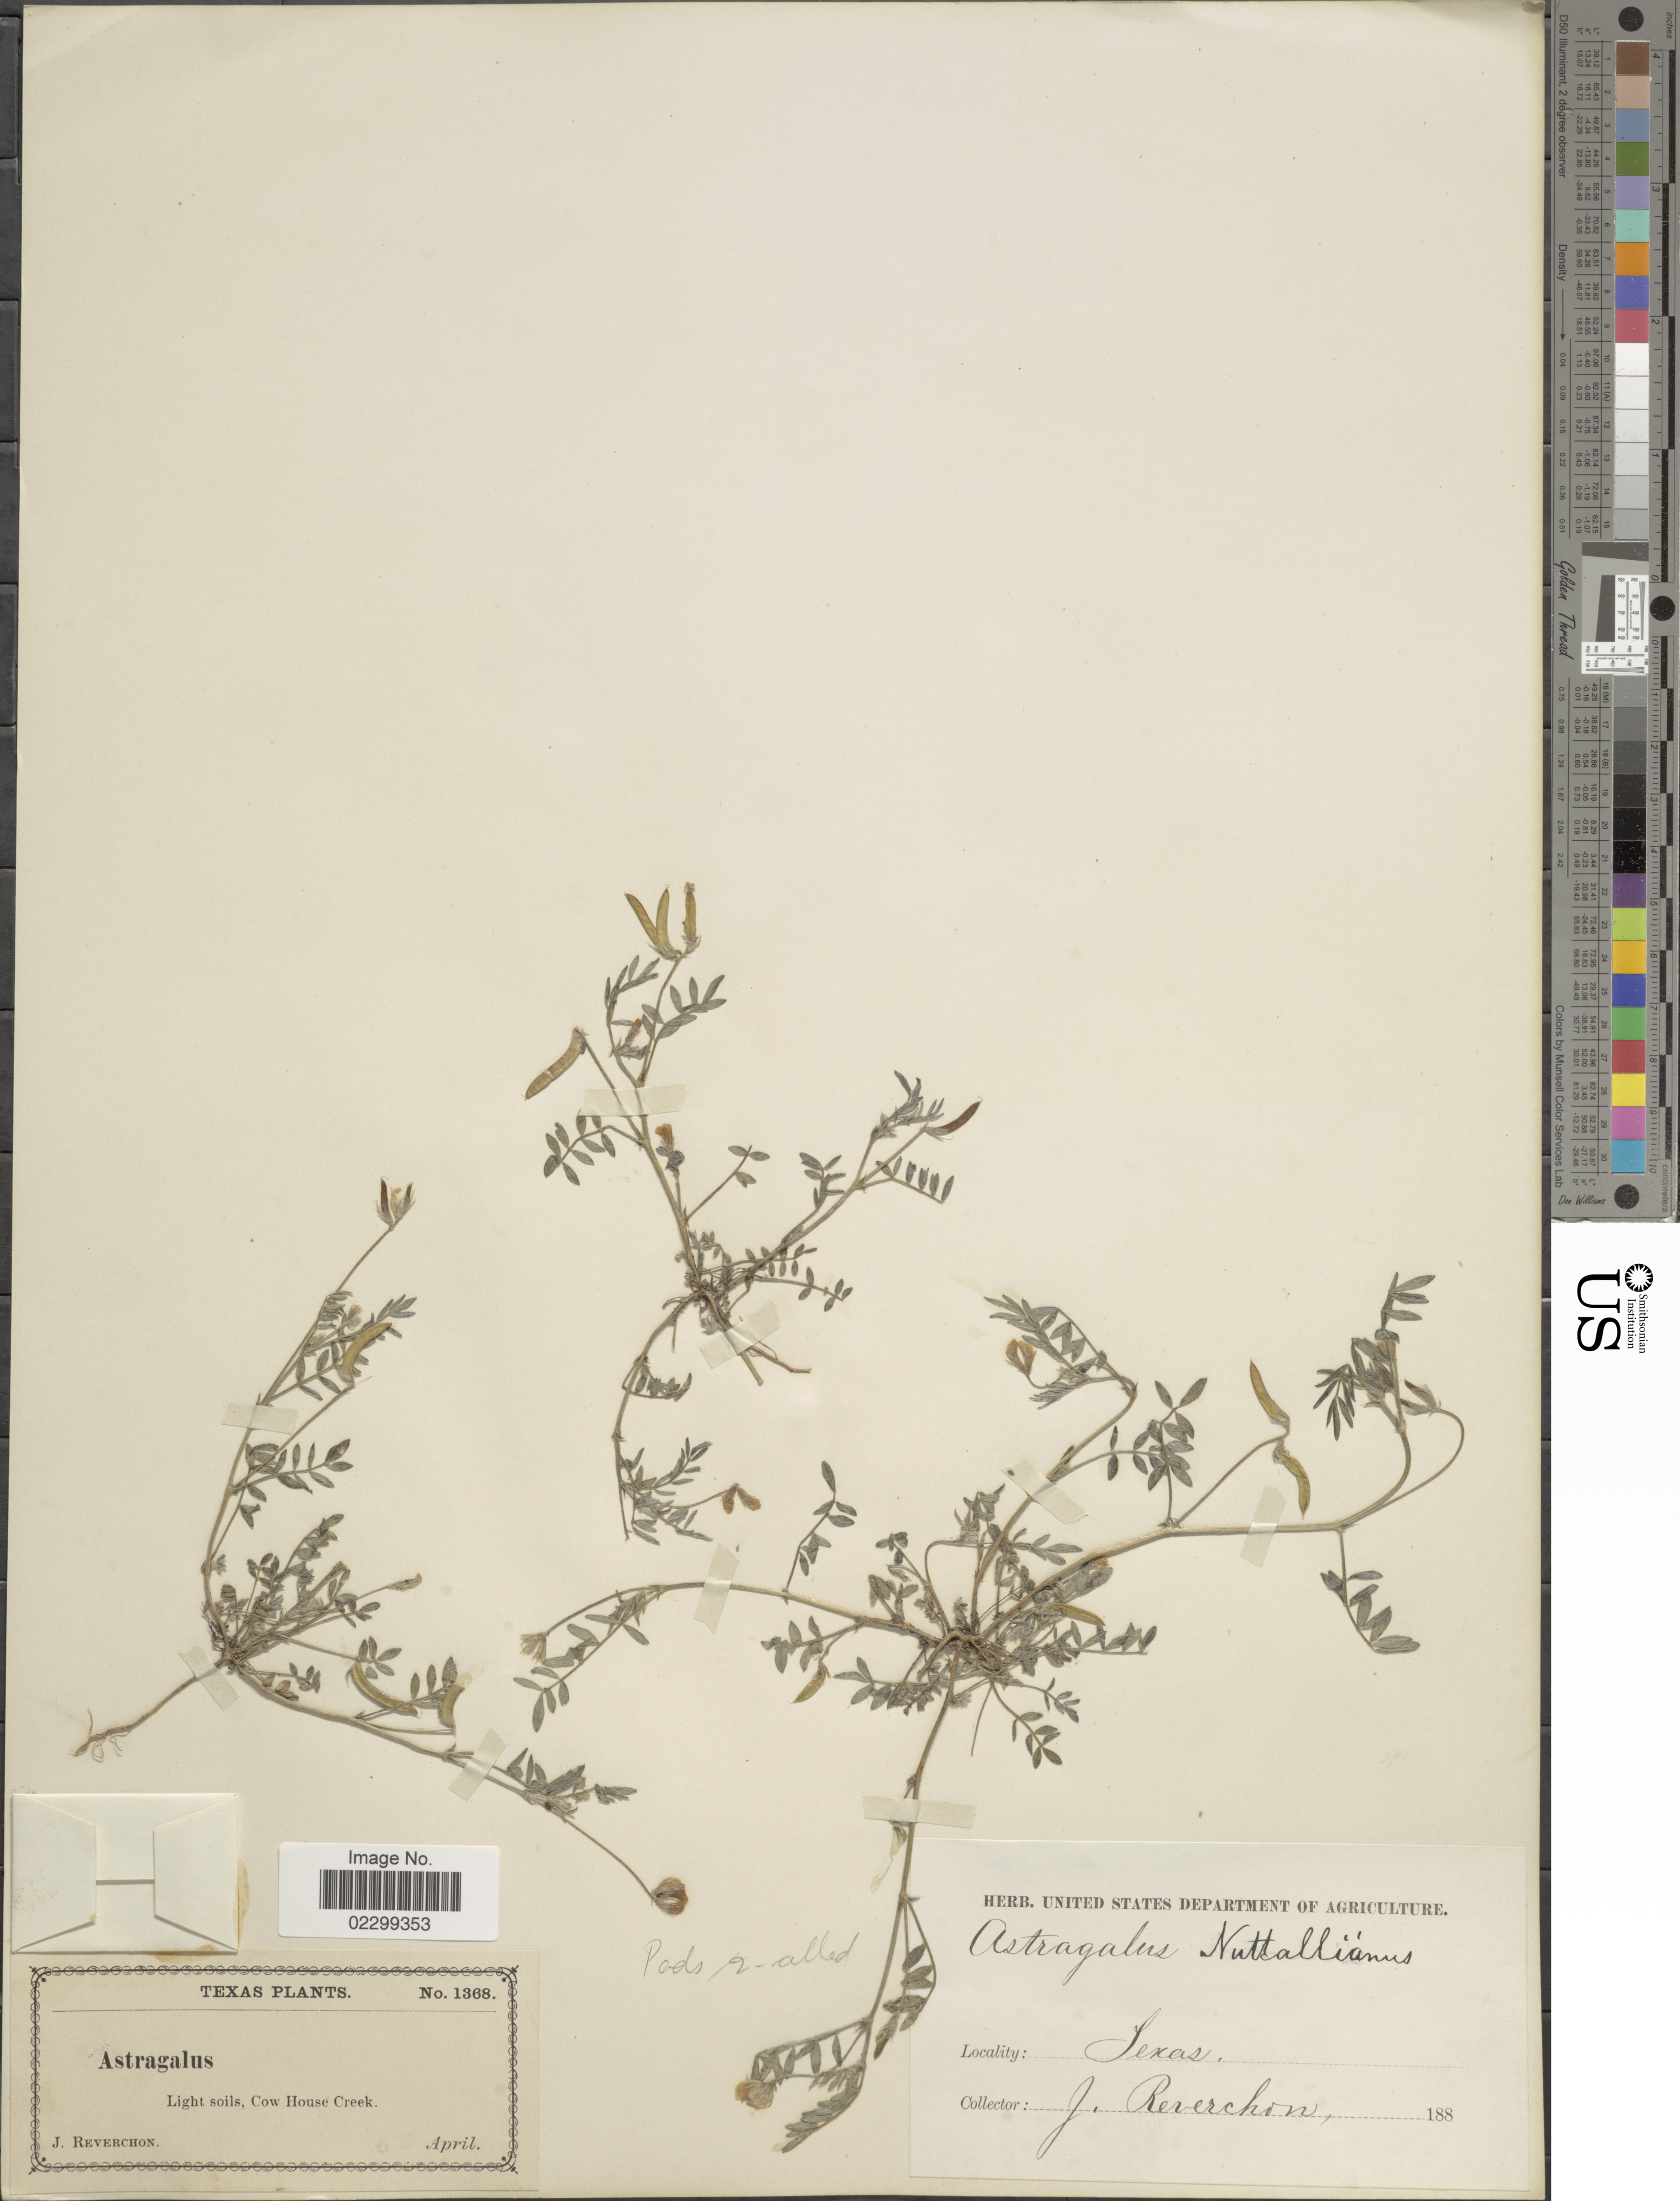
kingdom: Plantae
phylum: Tracheophyta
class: Magnoliopsida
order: Fabales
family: Fabaceae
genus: Astragalus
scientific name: Astragalus austrinus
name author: (Small) O.E. Schulz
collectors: J. Reverchon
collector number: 1368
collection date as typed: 188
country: United States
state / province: Texas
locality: Light soils, Cow House Creek